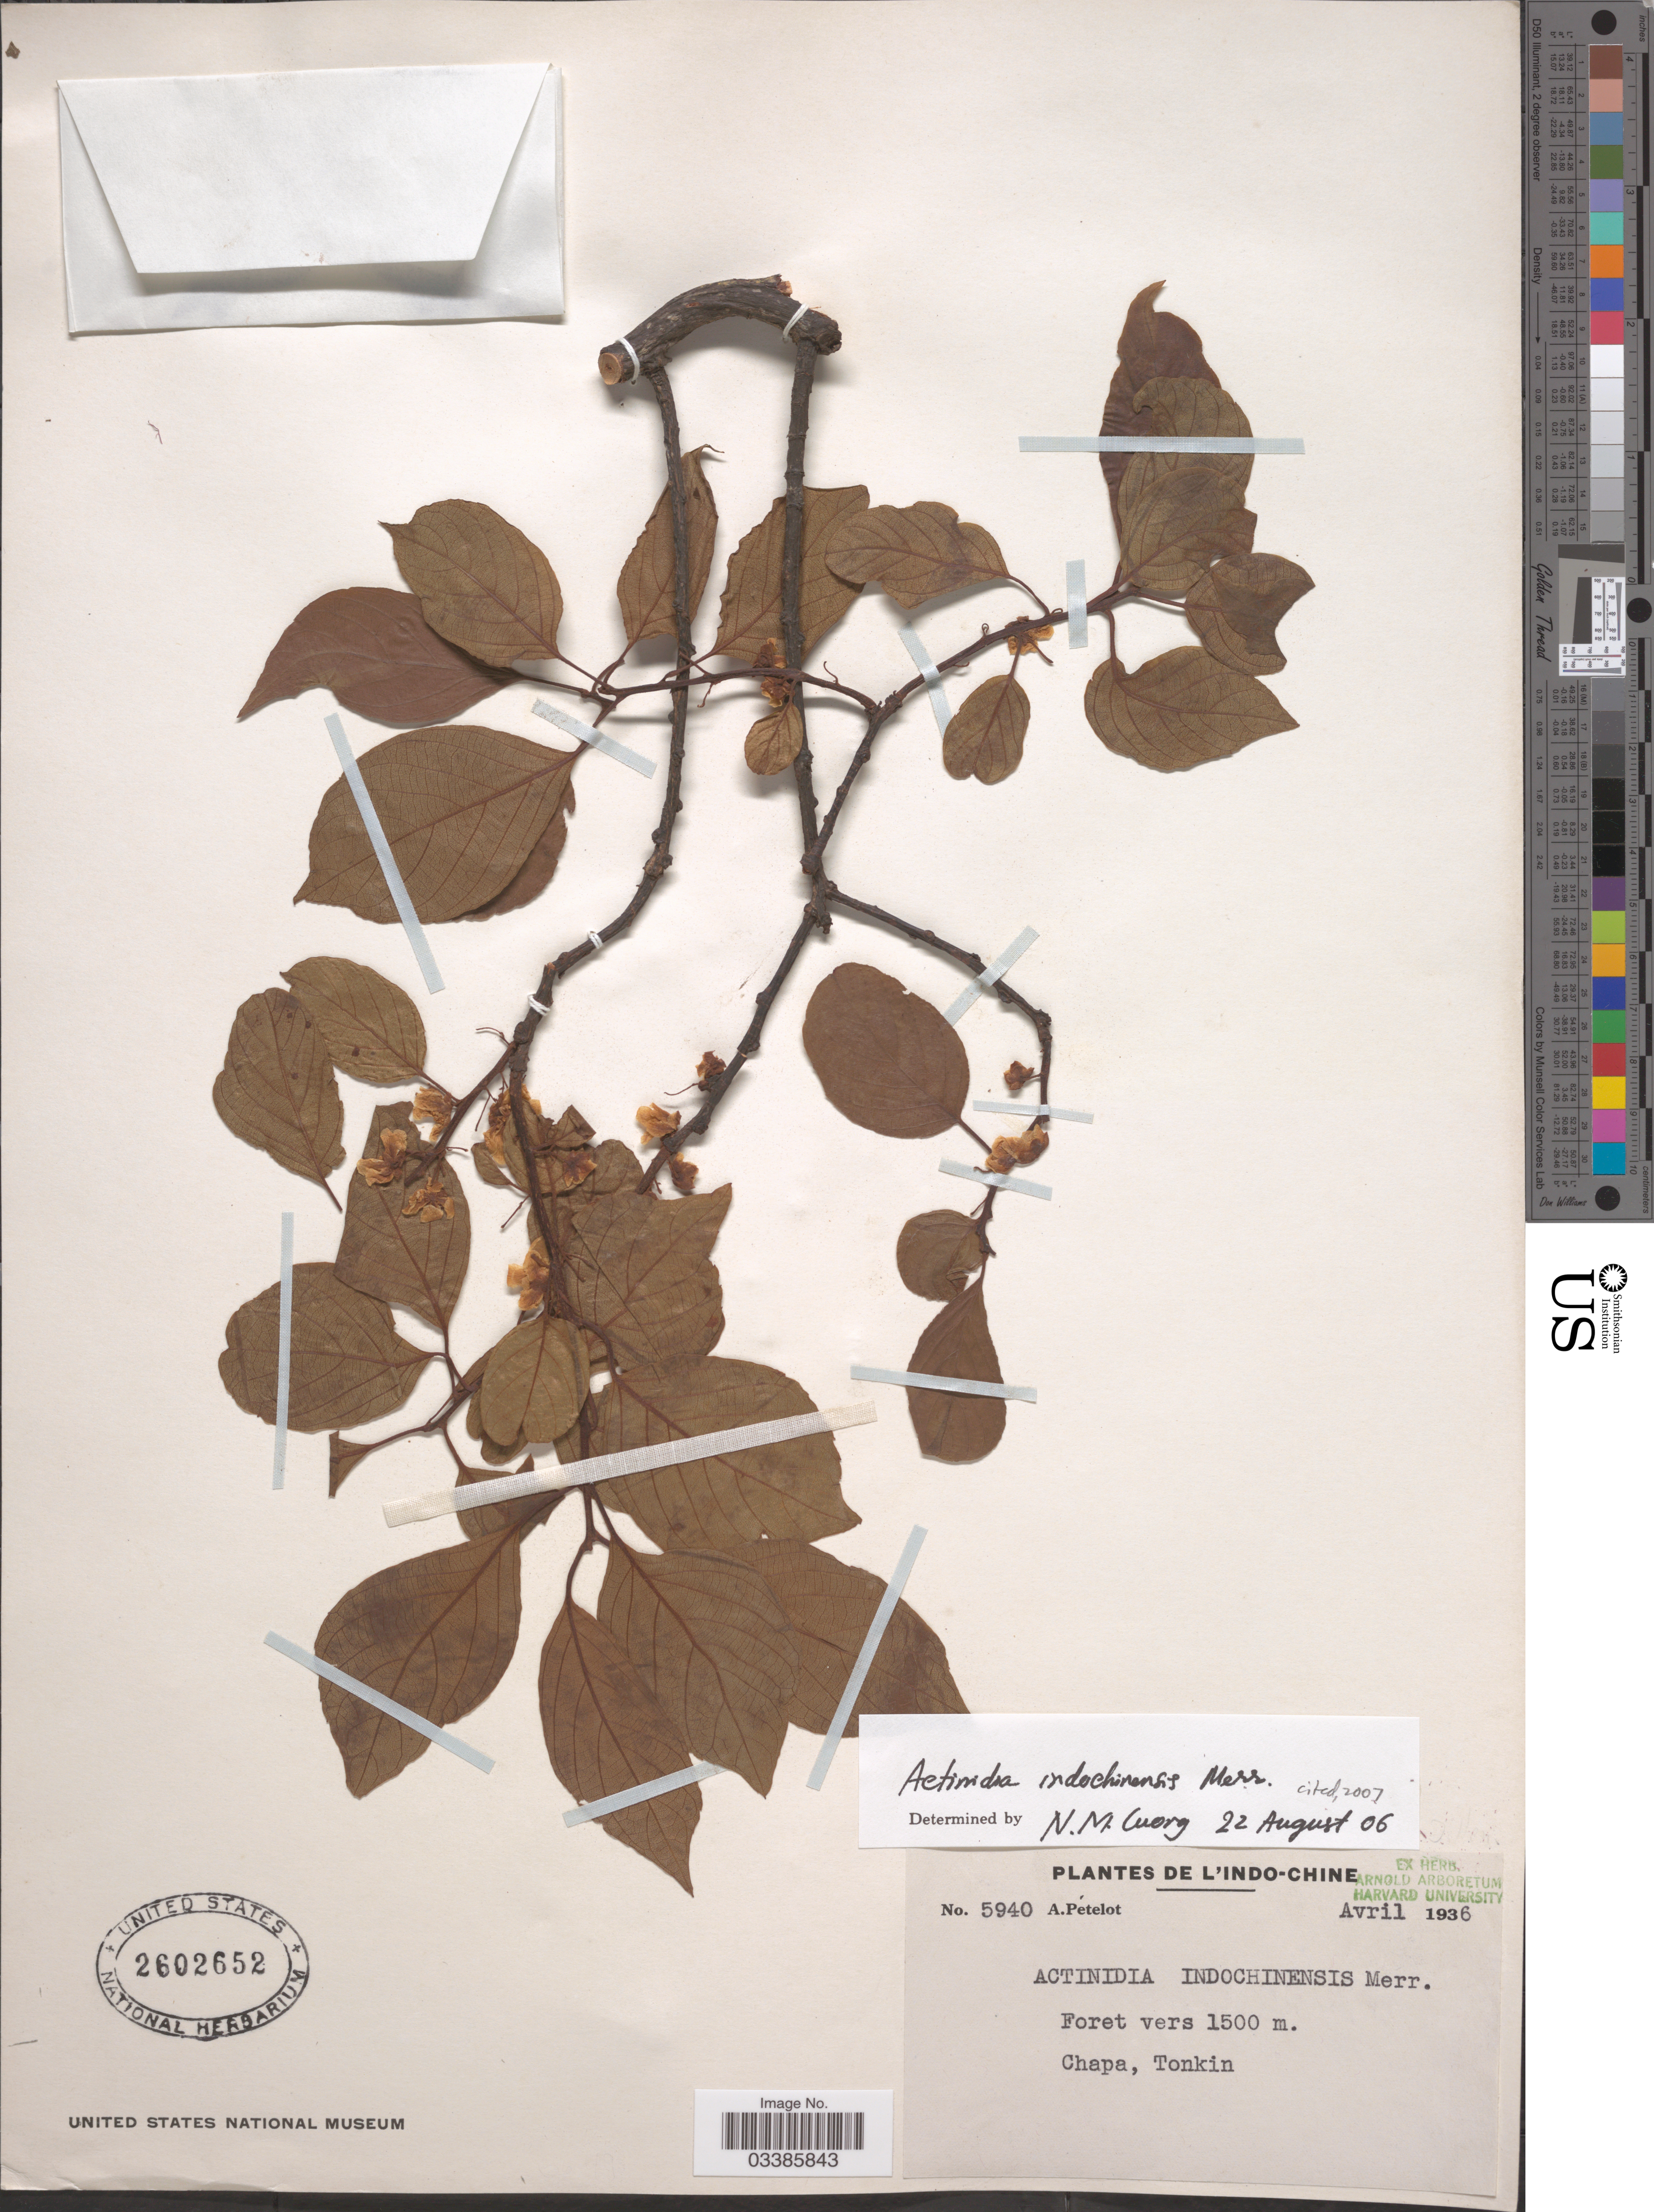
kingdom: Plantae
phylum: Tracheophyta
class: Magnoliopsida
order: Ericales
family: Actinidiaceae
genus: Actinidia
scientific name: Actinidia indochinensis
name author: Merr.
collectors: A. Petelot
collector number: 5940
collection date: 1936-04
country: Vietnam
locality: L'Indo-Chine. Chapa, Tonkin.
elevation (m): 1500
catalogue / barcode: US 2602652